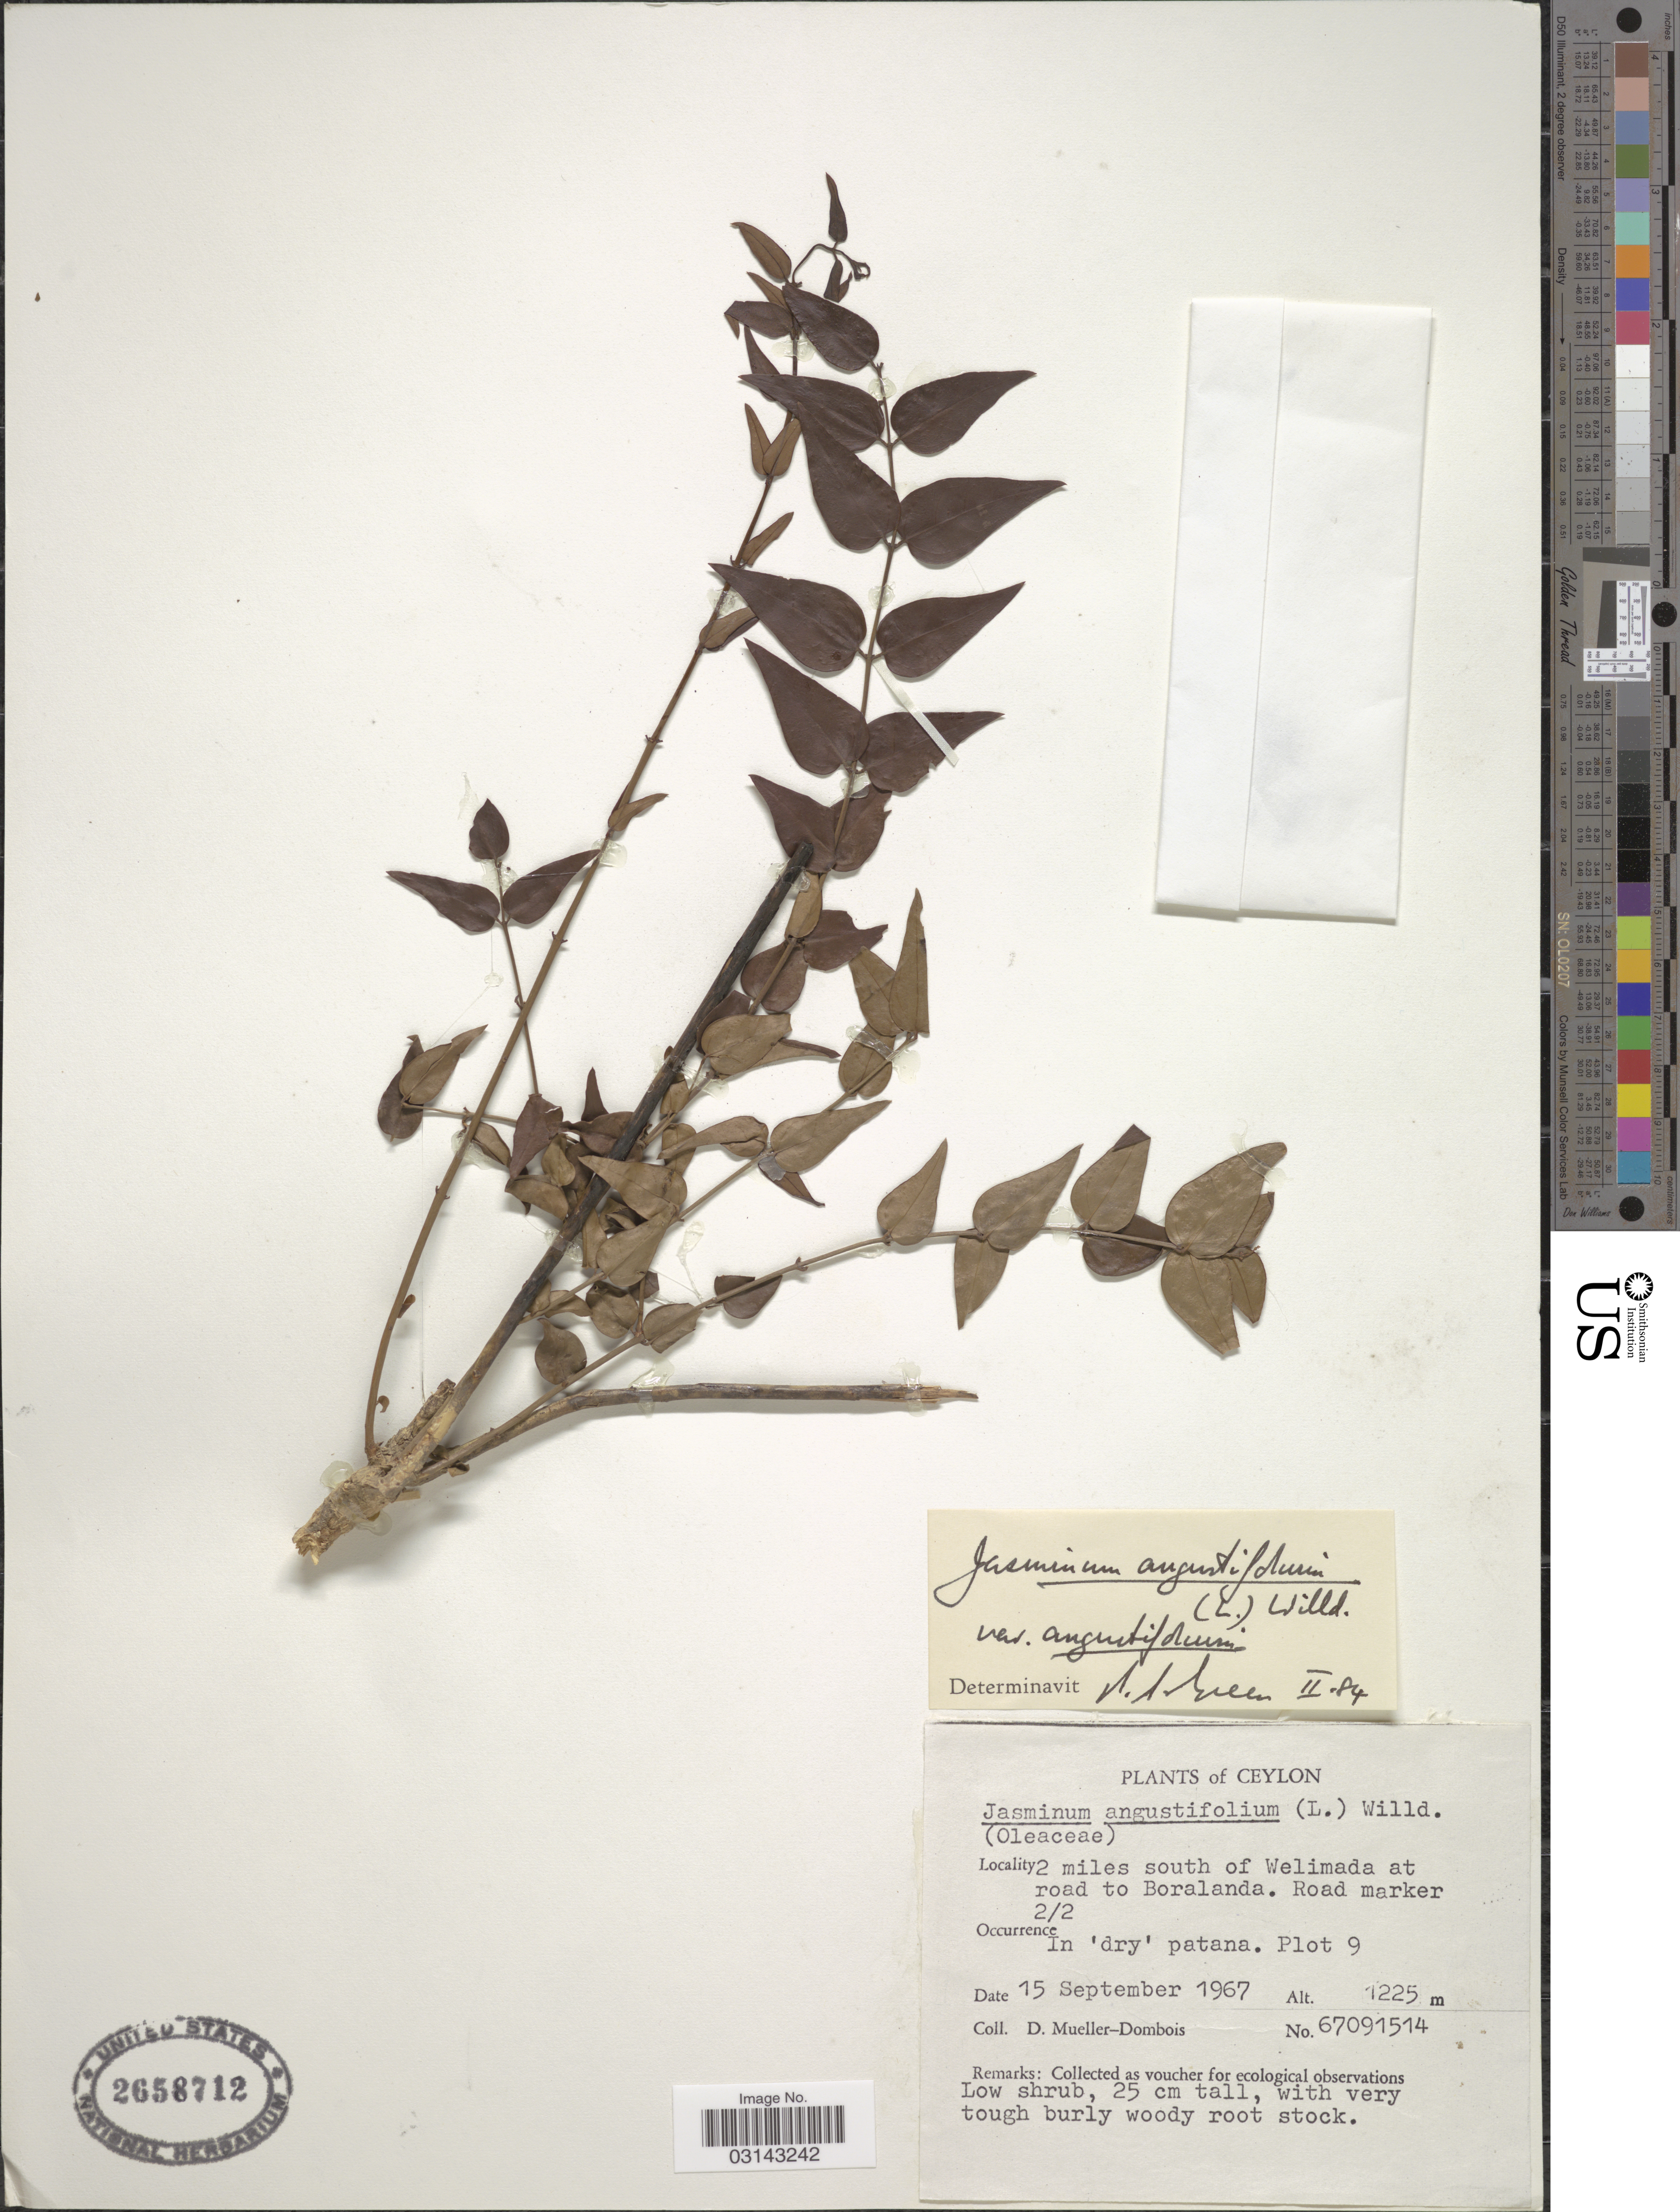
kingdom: Plantae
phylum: Tracheophyta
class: Magnoliopsida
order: Lamiales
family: Oleaceae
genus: Jasminum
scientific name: Jasminum angustifolium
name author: (L.) Willd.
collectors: D. Mueller-Dombois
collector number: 67091514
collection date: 1967-09-15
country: Sri Lanka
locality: Ceylon. 2 miles south of Welimada at road to Boralanda. Road marker 2/2. Plot 9.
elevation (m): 1225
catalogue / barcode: US 2658712